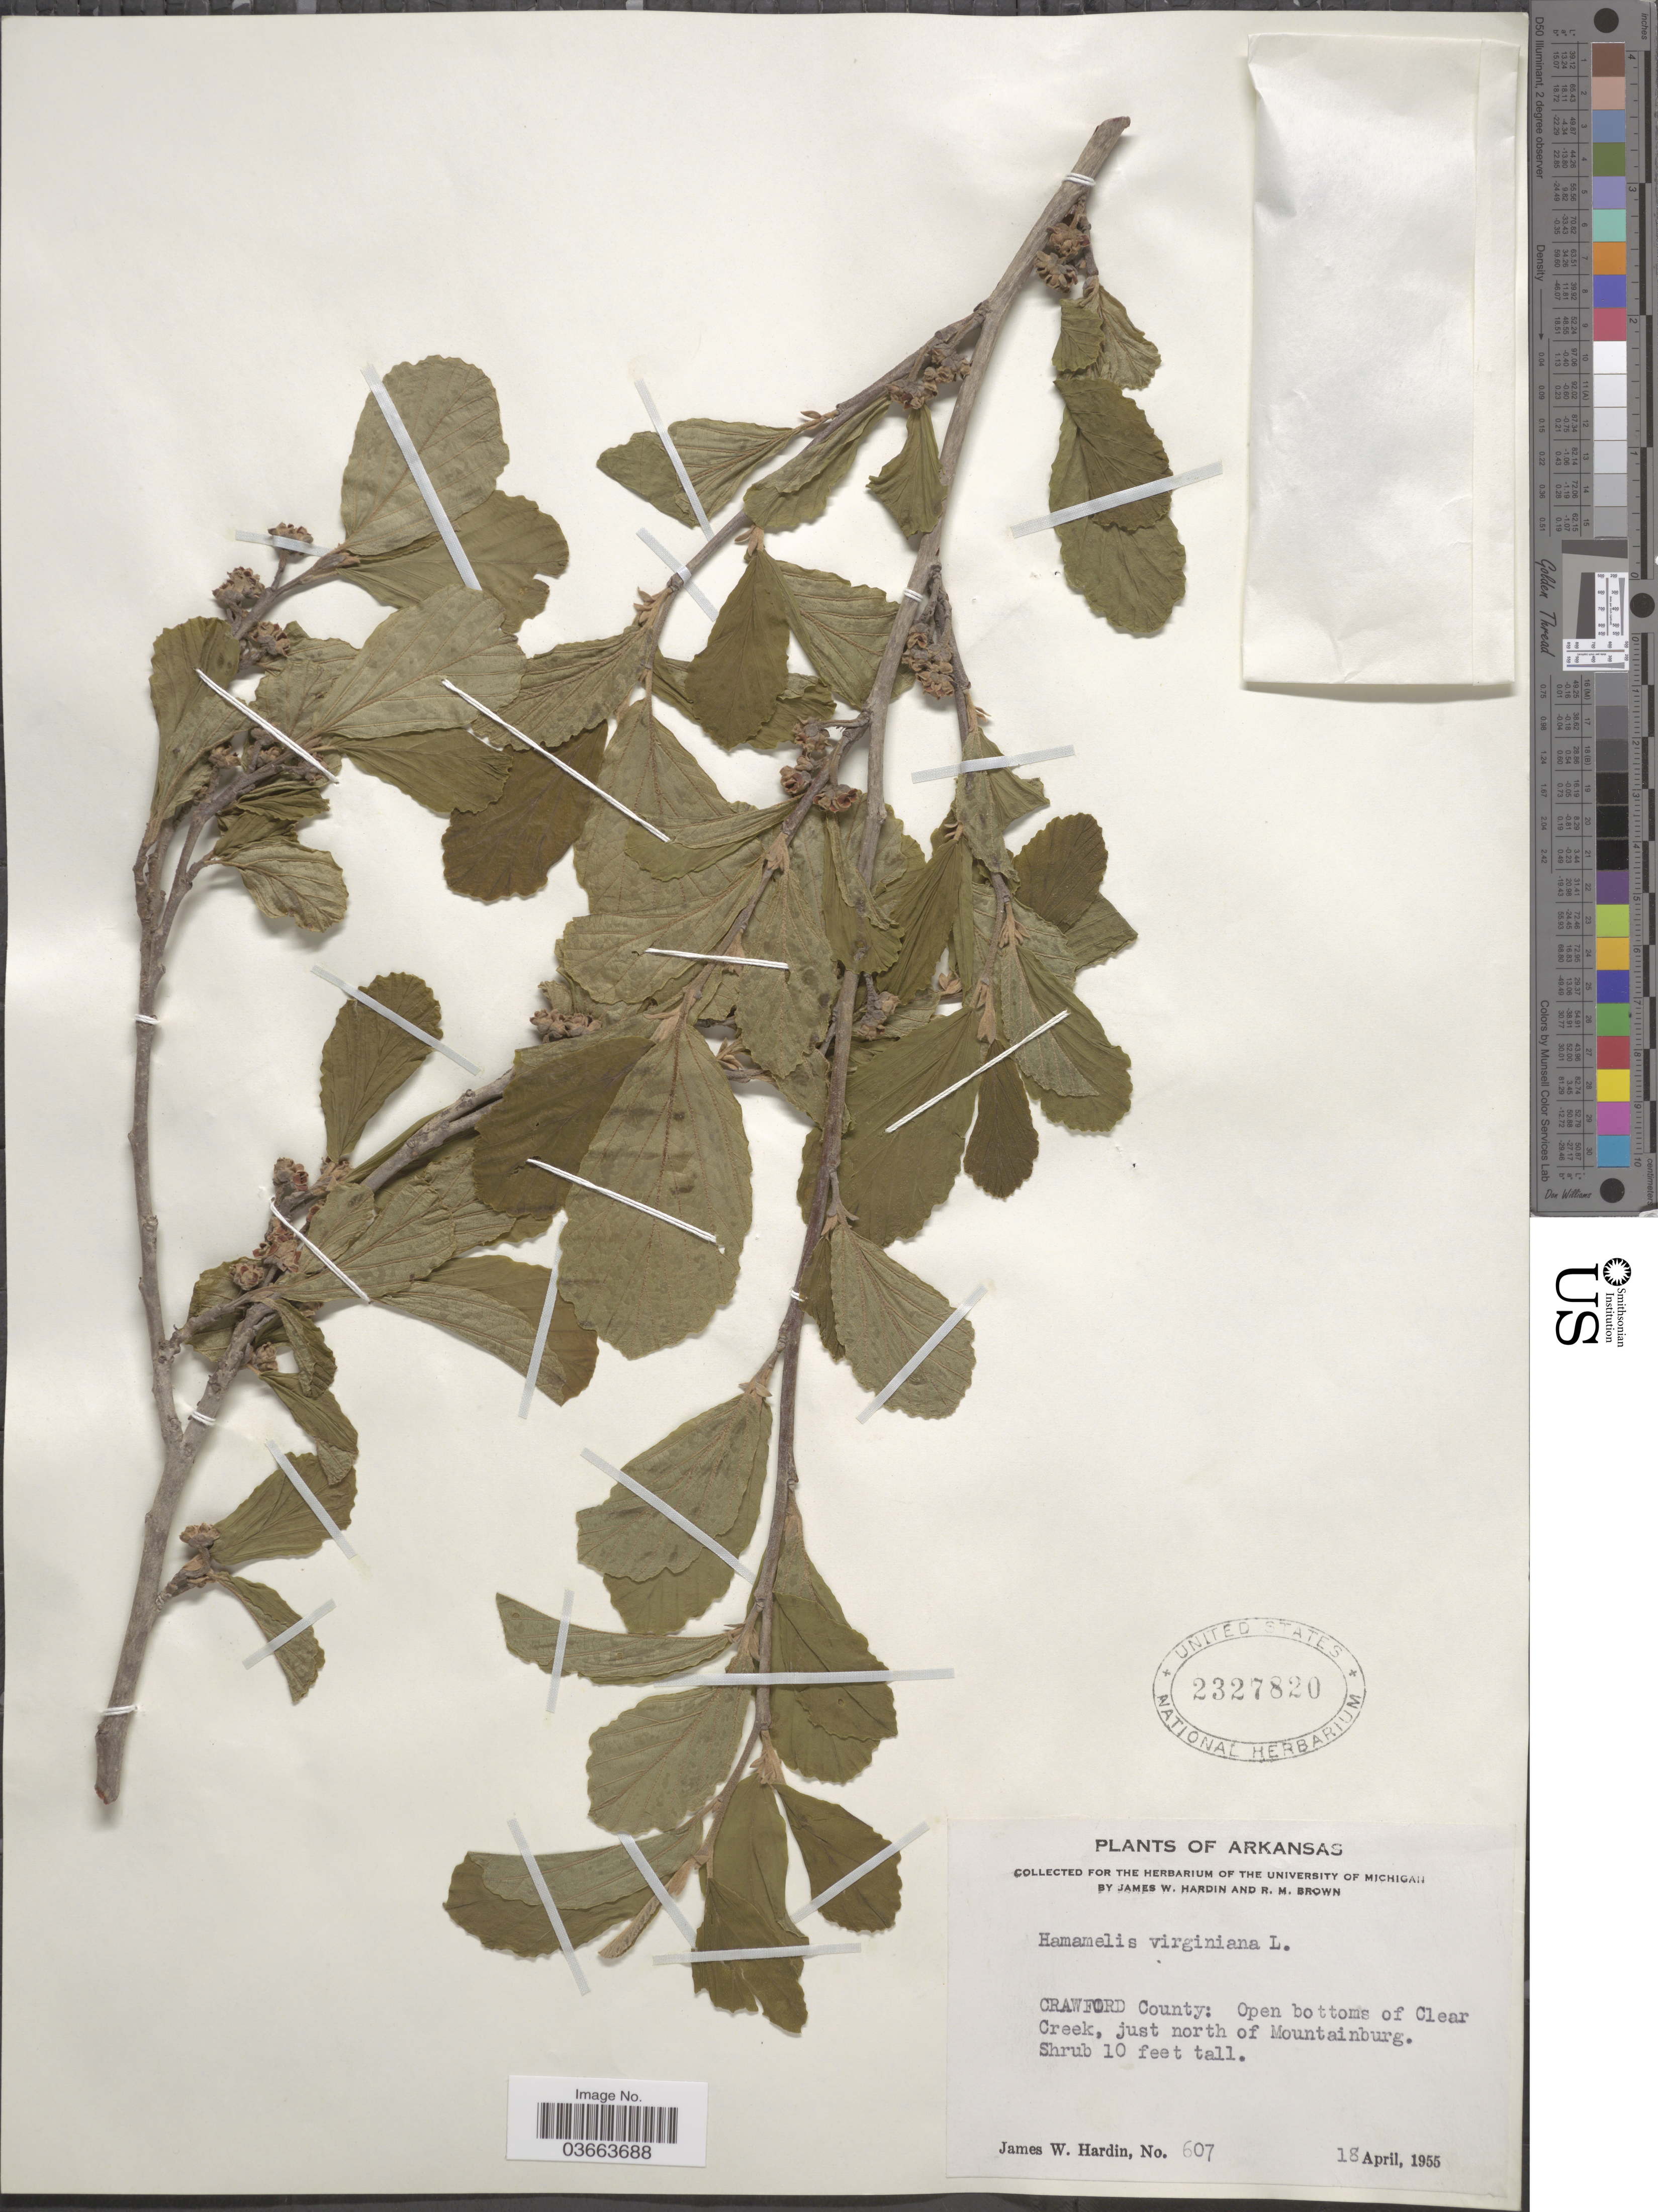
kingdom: Plantae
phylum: Tracheophyta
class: Magnoliopsida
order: Saxifragales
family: Hamamelidaceae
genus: Hamamelis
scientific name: Hamamelis virginiana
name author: L.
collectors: J. W. Hardin & R. Brown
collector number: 607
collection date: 1955-04-18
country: United States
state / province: Arkansas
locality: Crawford County: Open bottoms of Clear Creek, just north of Mountainburg.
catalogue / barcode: US 2327820